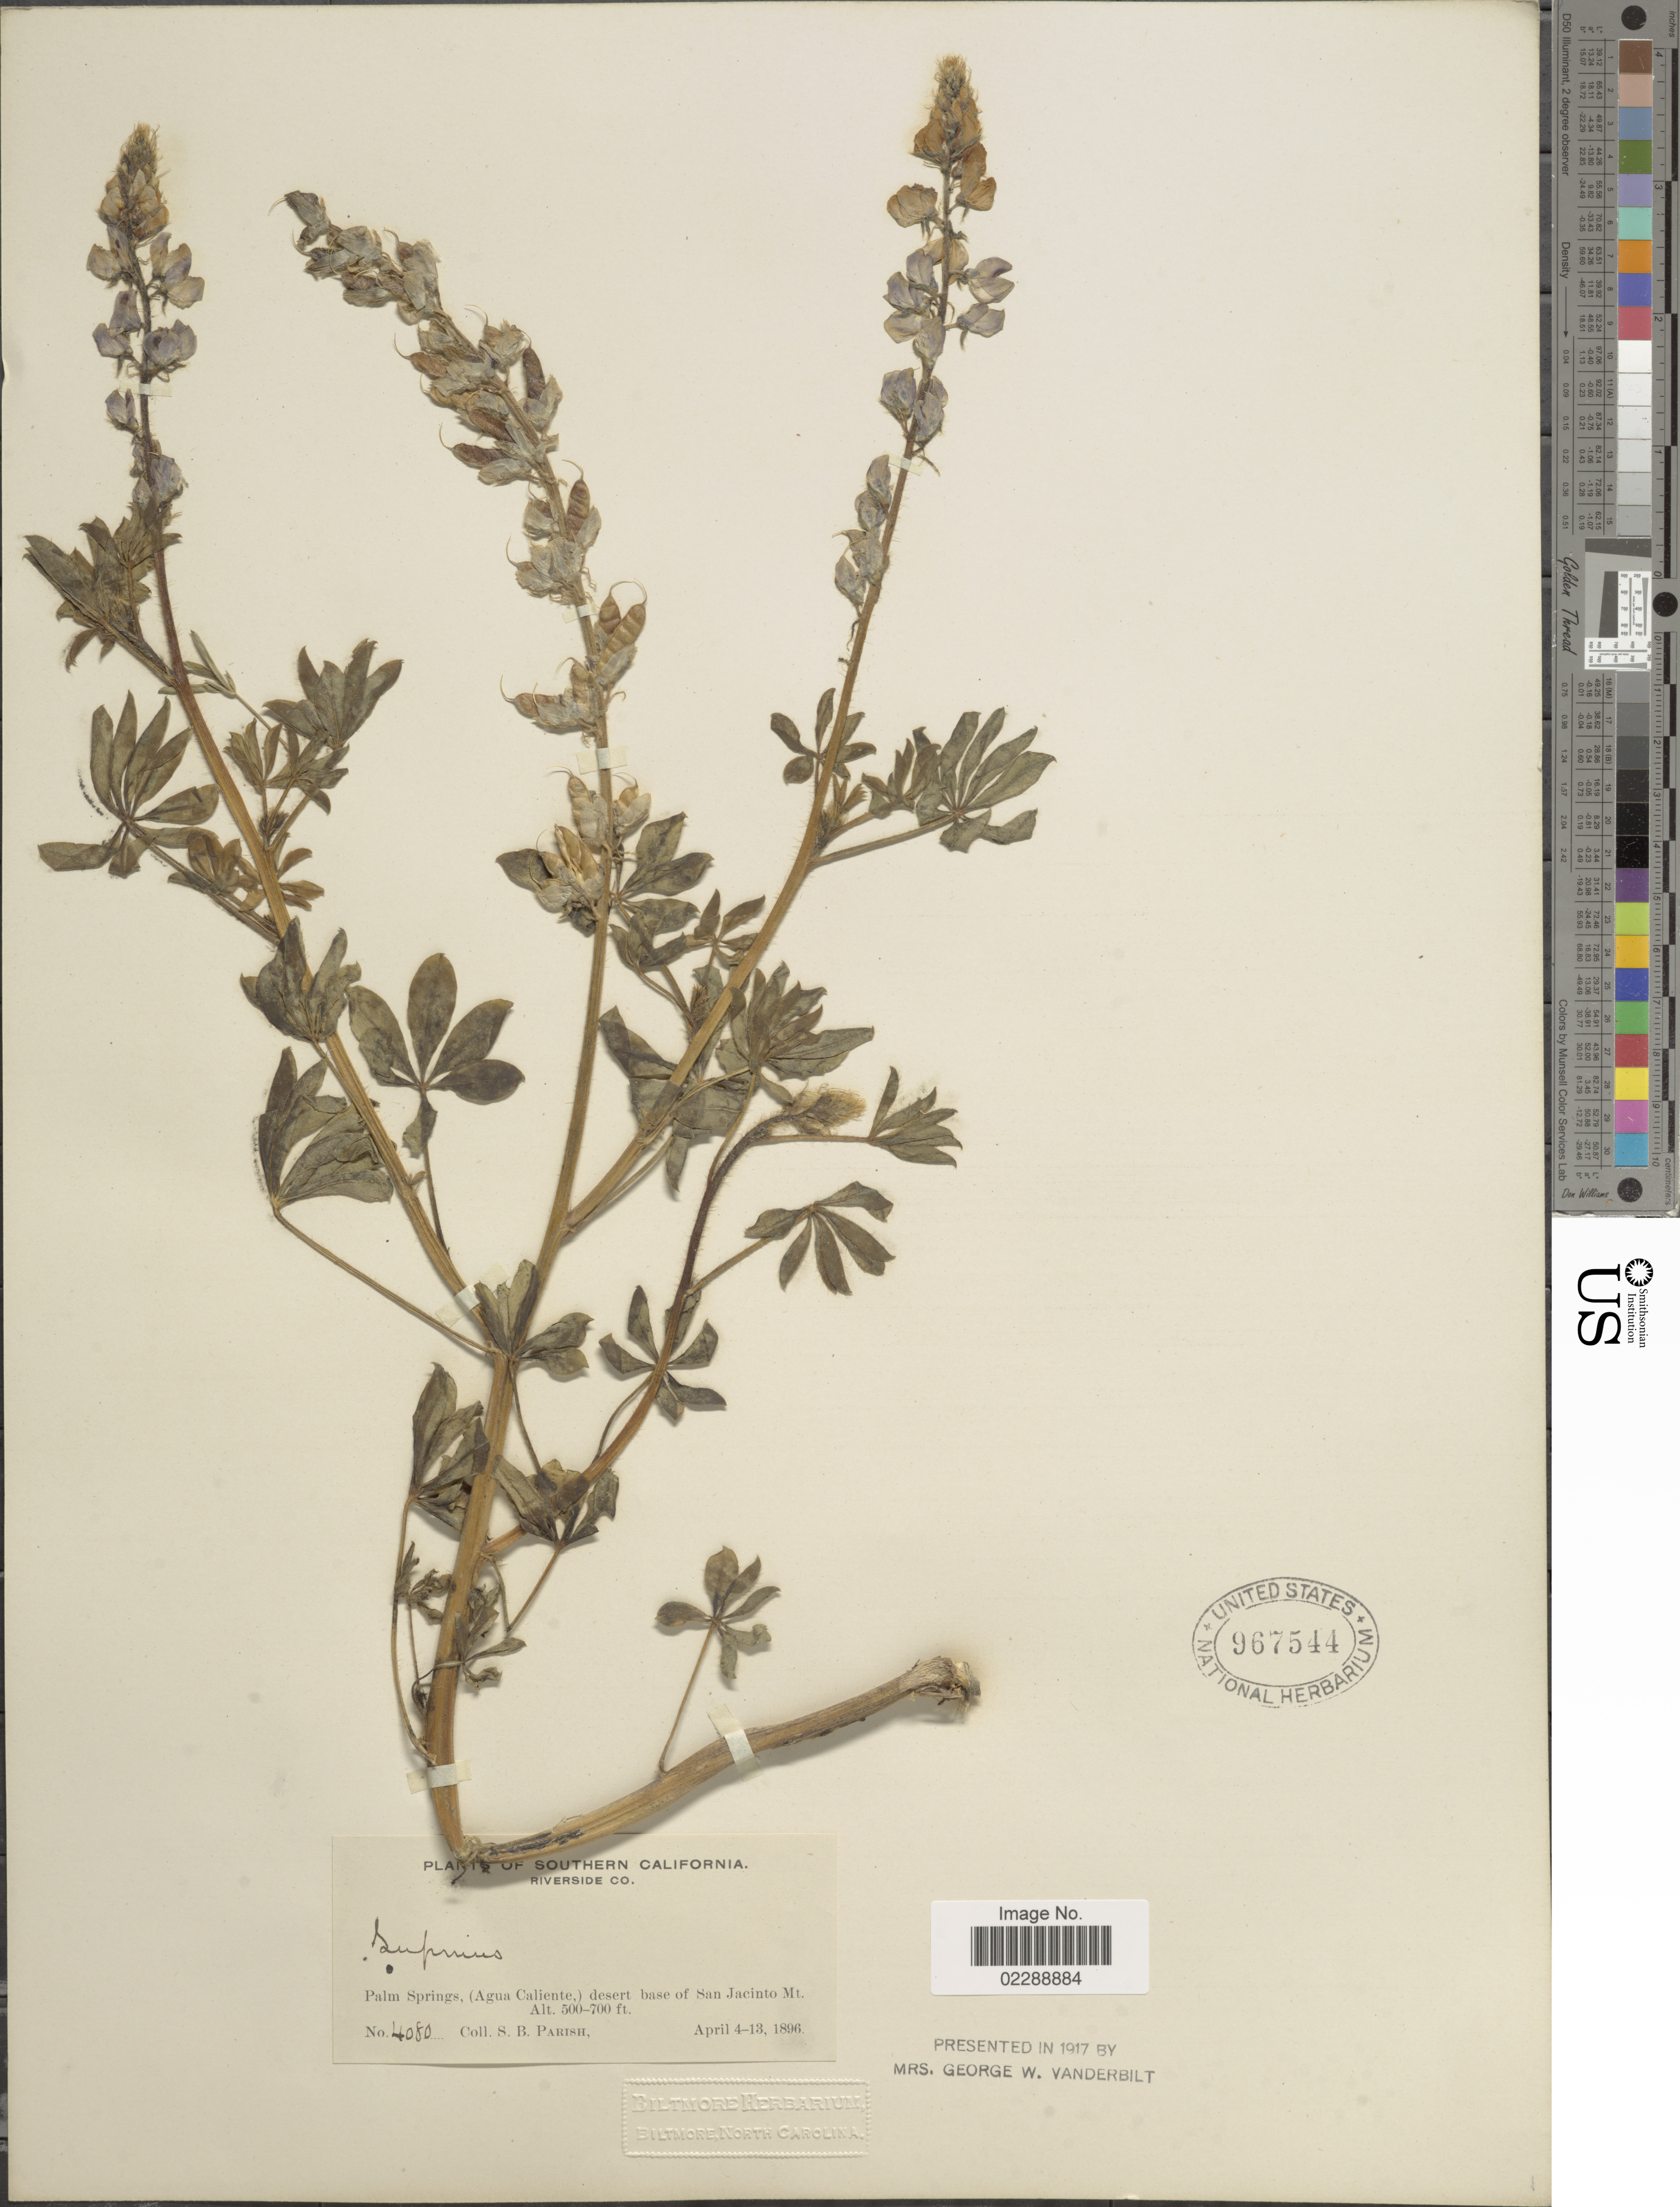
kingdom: Plantae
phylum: Tracheophyta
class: Magnoliopsida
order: Fabales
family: Fabaceae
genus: Lupinus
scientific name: Lupinus sp.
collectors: S. B. Parish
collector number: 4080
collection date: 1896-04-04/1896-04-13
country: United States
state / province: California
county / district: Riverside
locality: Southern California, Riverside Co, Plam Springs (Agua Calientes) desert base of San Jacinto Mt.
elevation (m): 152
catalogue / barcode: US 967544